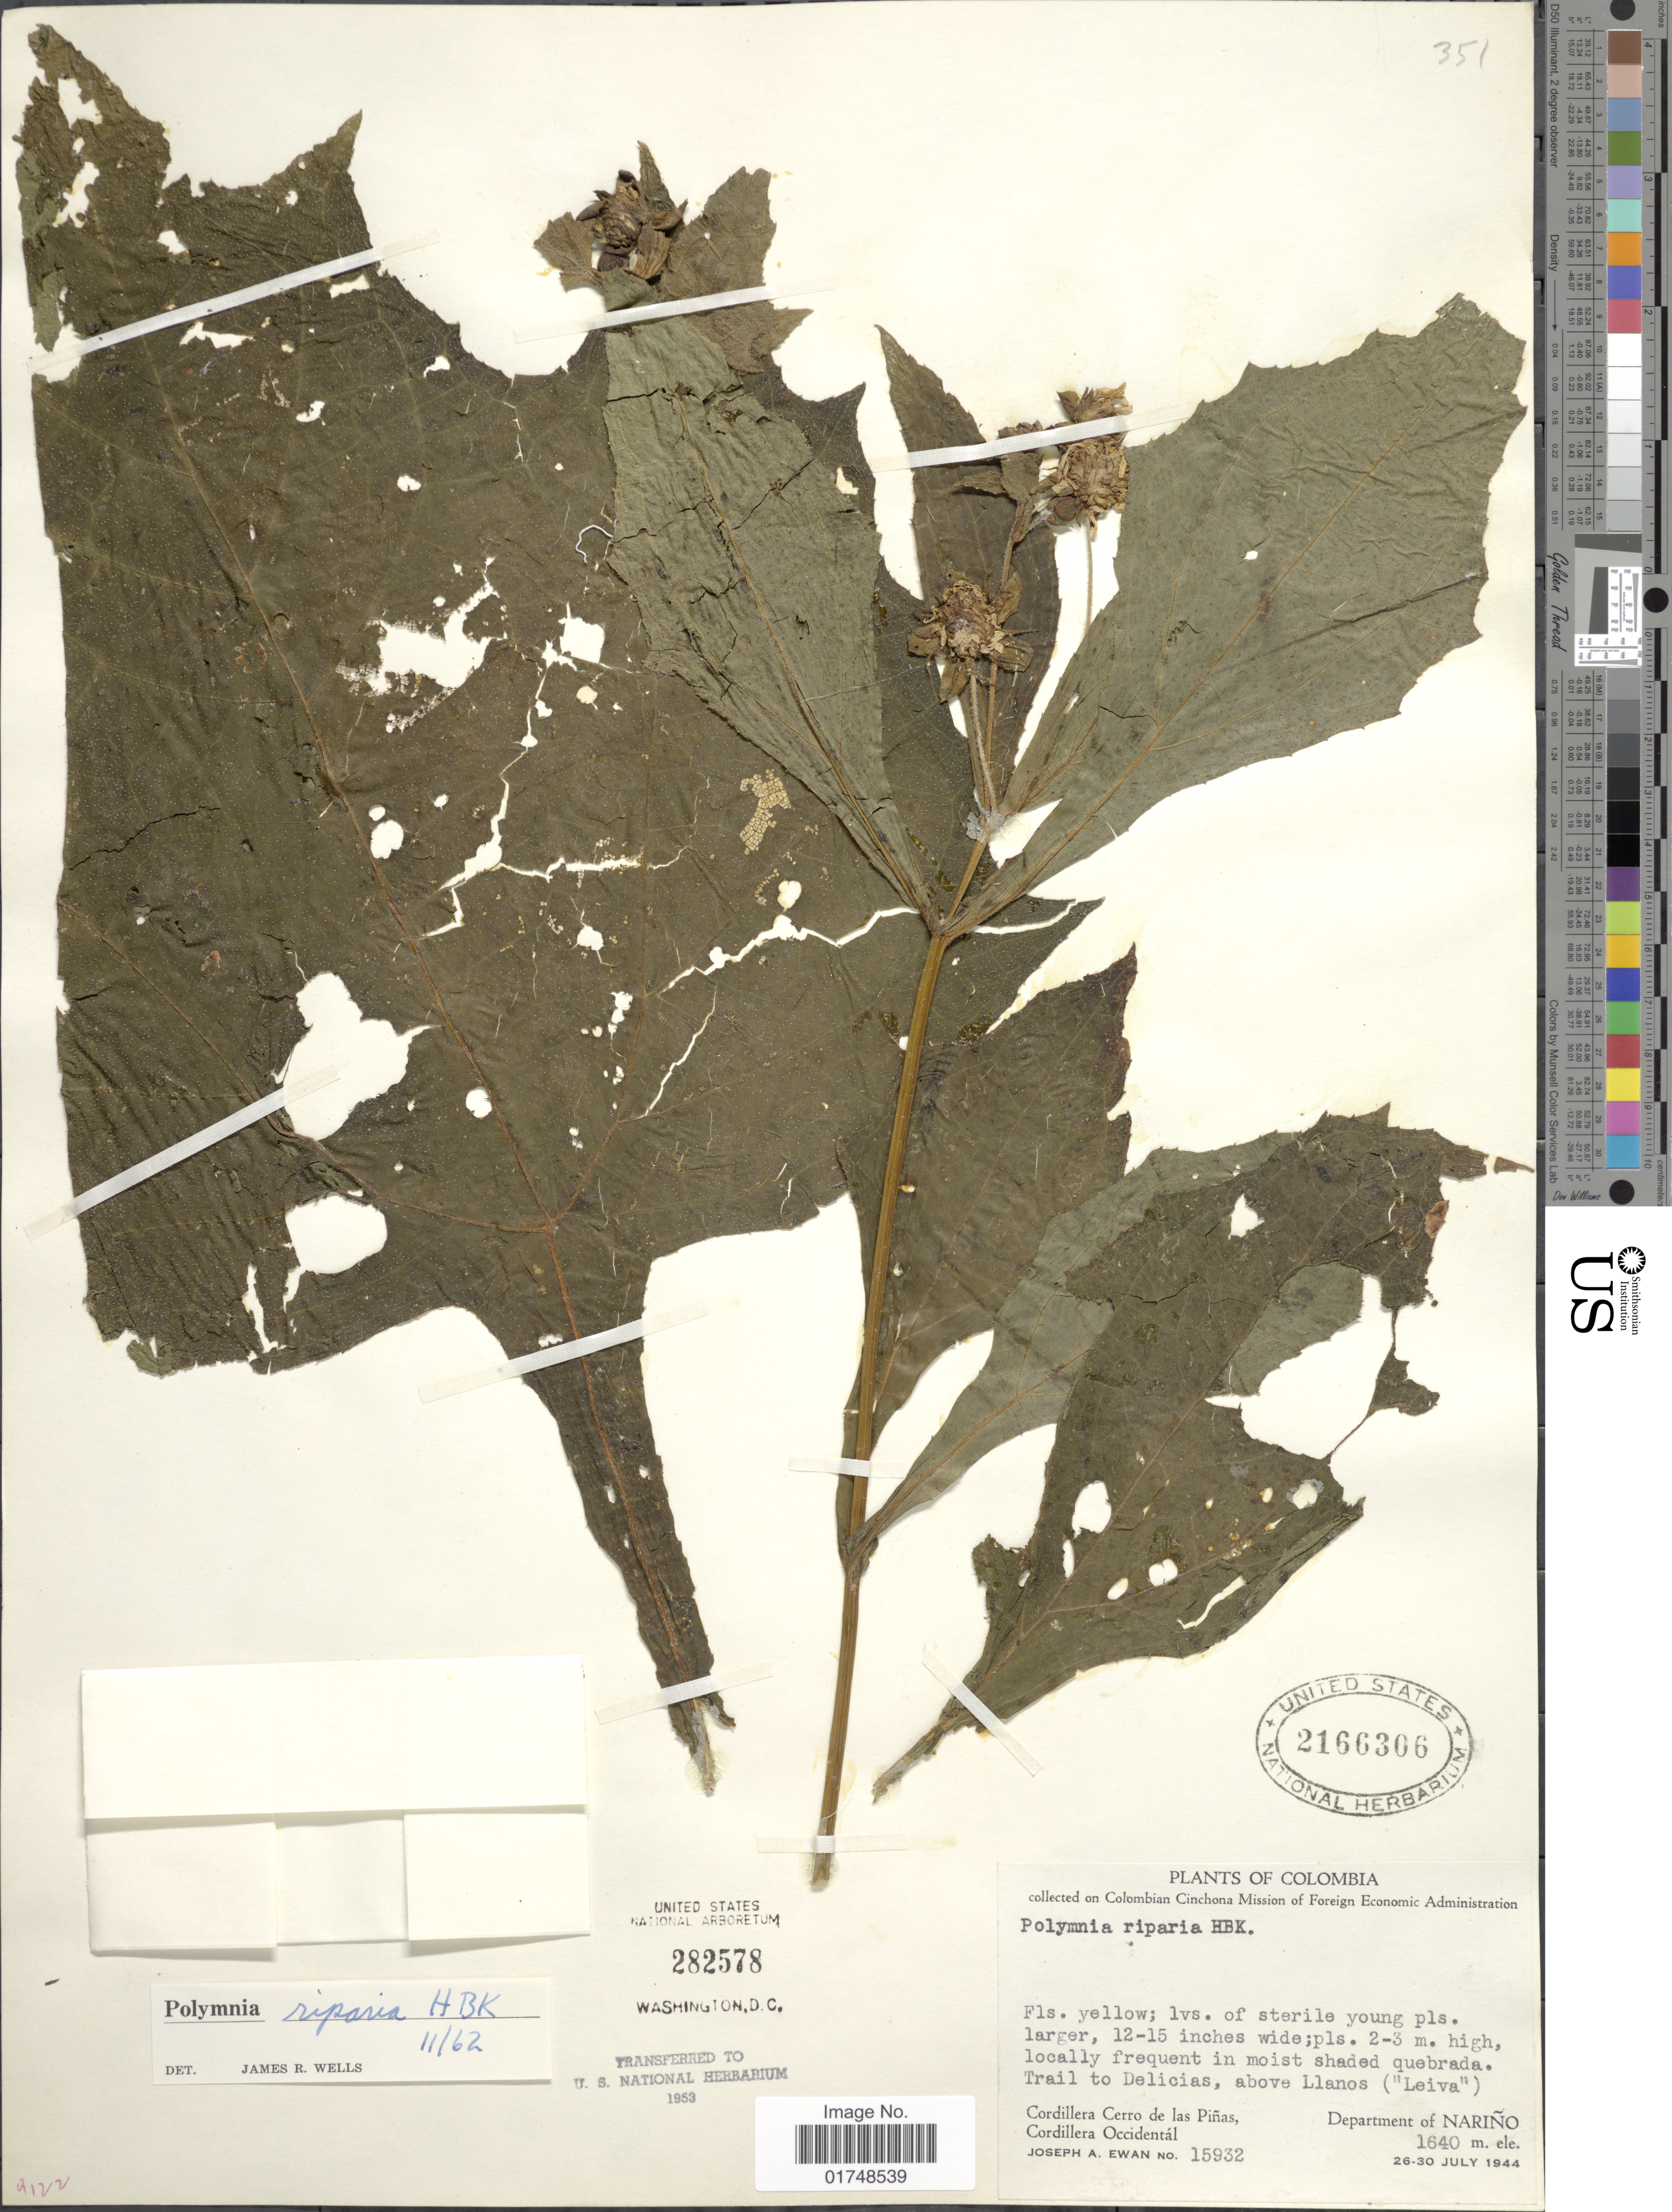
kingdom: Plantae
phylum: Tracheophyta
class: Magnoliopsida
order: Asterales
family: Asteraceae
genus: Smallanthus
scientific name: Smallanthus riparius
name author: (Kunth) H. Rob.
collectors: J. A. Ewan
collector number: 15932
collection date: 1944-07-26/1944-07-30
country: Colombia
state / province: Nariño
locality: Cordillera Cerro de las Piñas, Cordillera Occidental. Department of Nariño. Trail to Delicias, above Llanos ( "Leiva")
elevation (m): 1640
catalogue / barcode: US 2166306